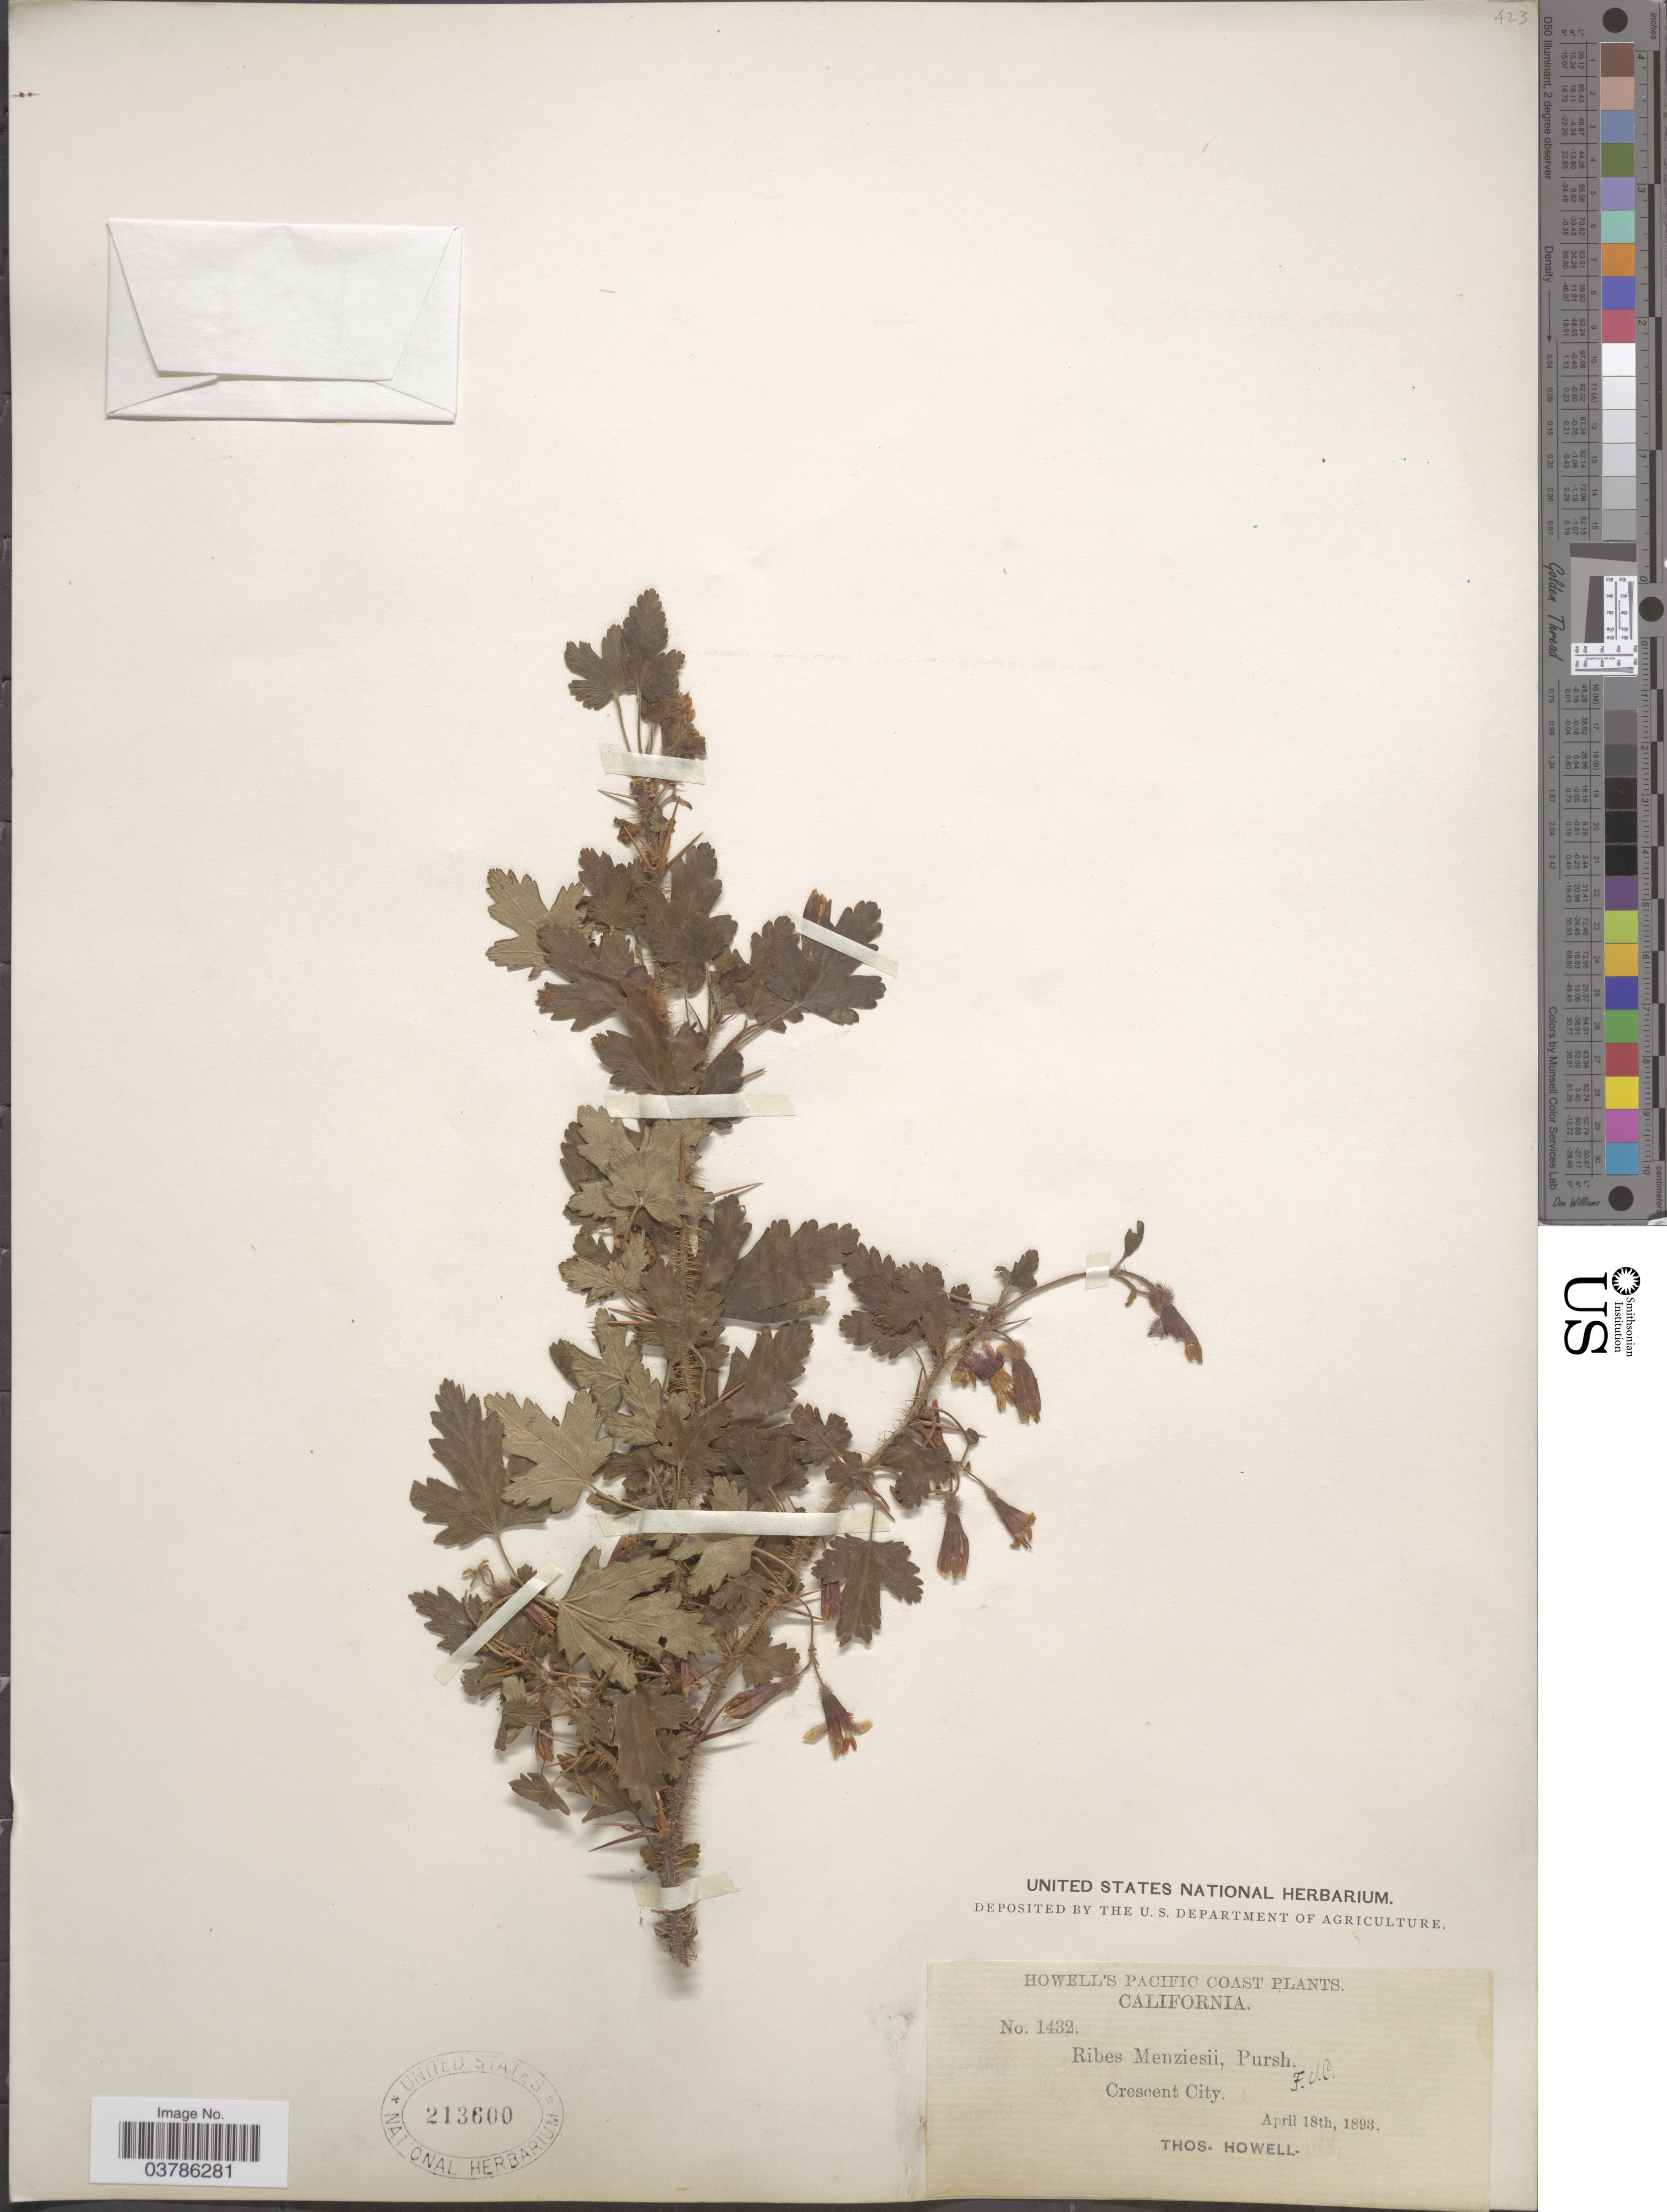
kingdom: Plantae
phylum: Tracheophyta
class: Magnoliopsida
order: Saxifragales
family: Grossulariaceae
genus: Ribes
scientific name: Ribes menziesii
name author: Pursh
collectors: T. Howell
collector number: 1432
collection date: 1893-04-18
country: United States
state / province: California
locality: Pacific Coast. Crescent City.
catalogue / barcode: US 213600